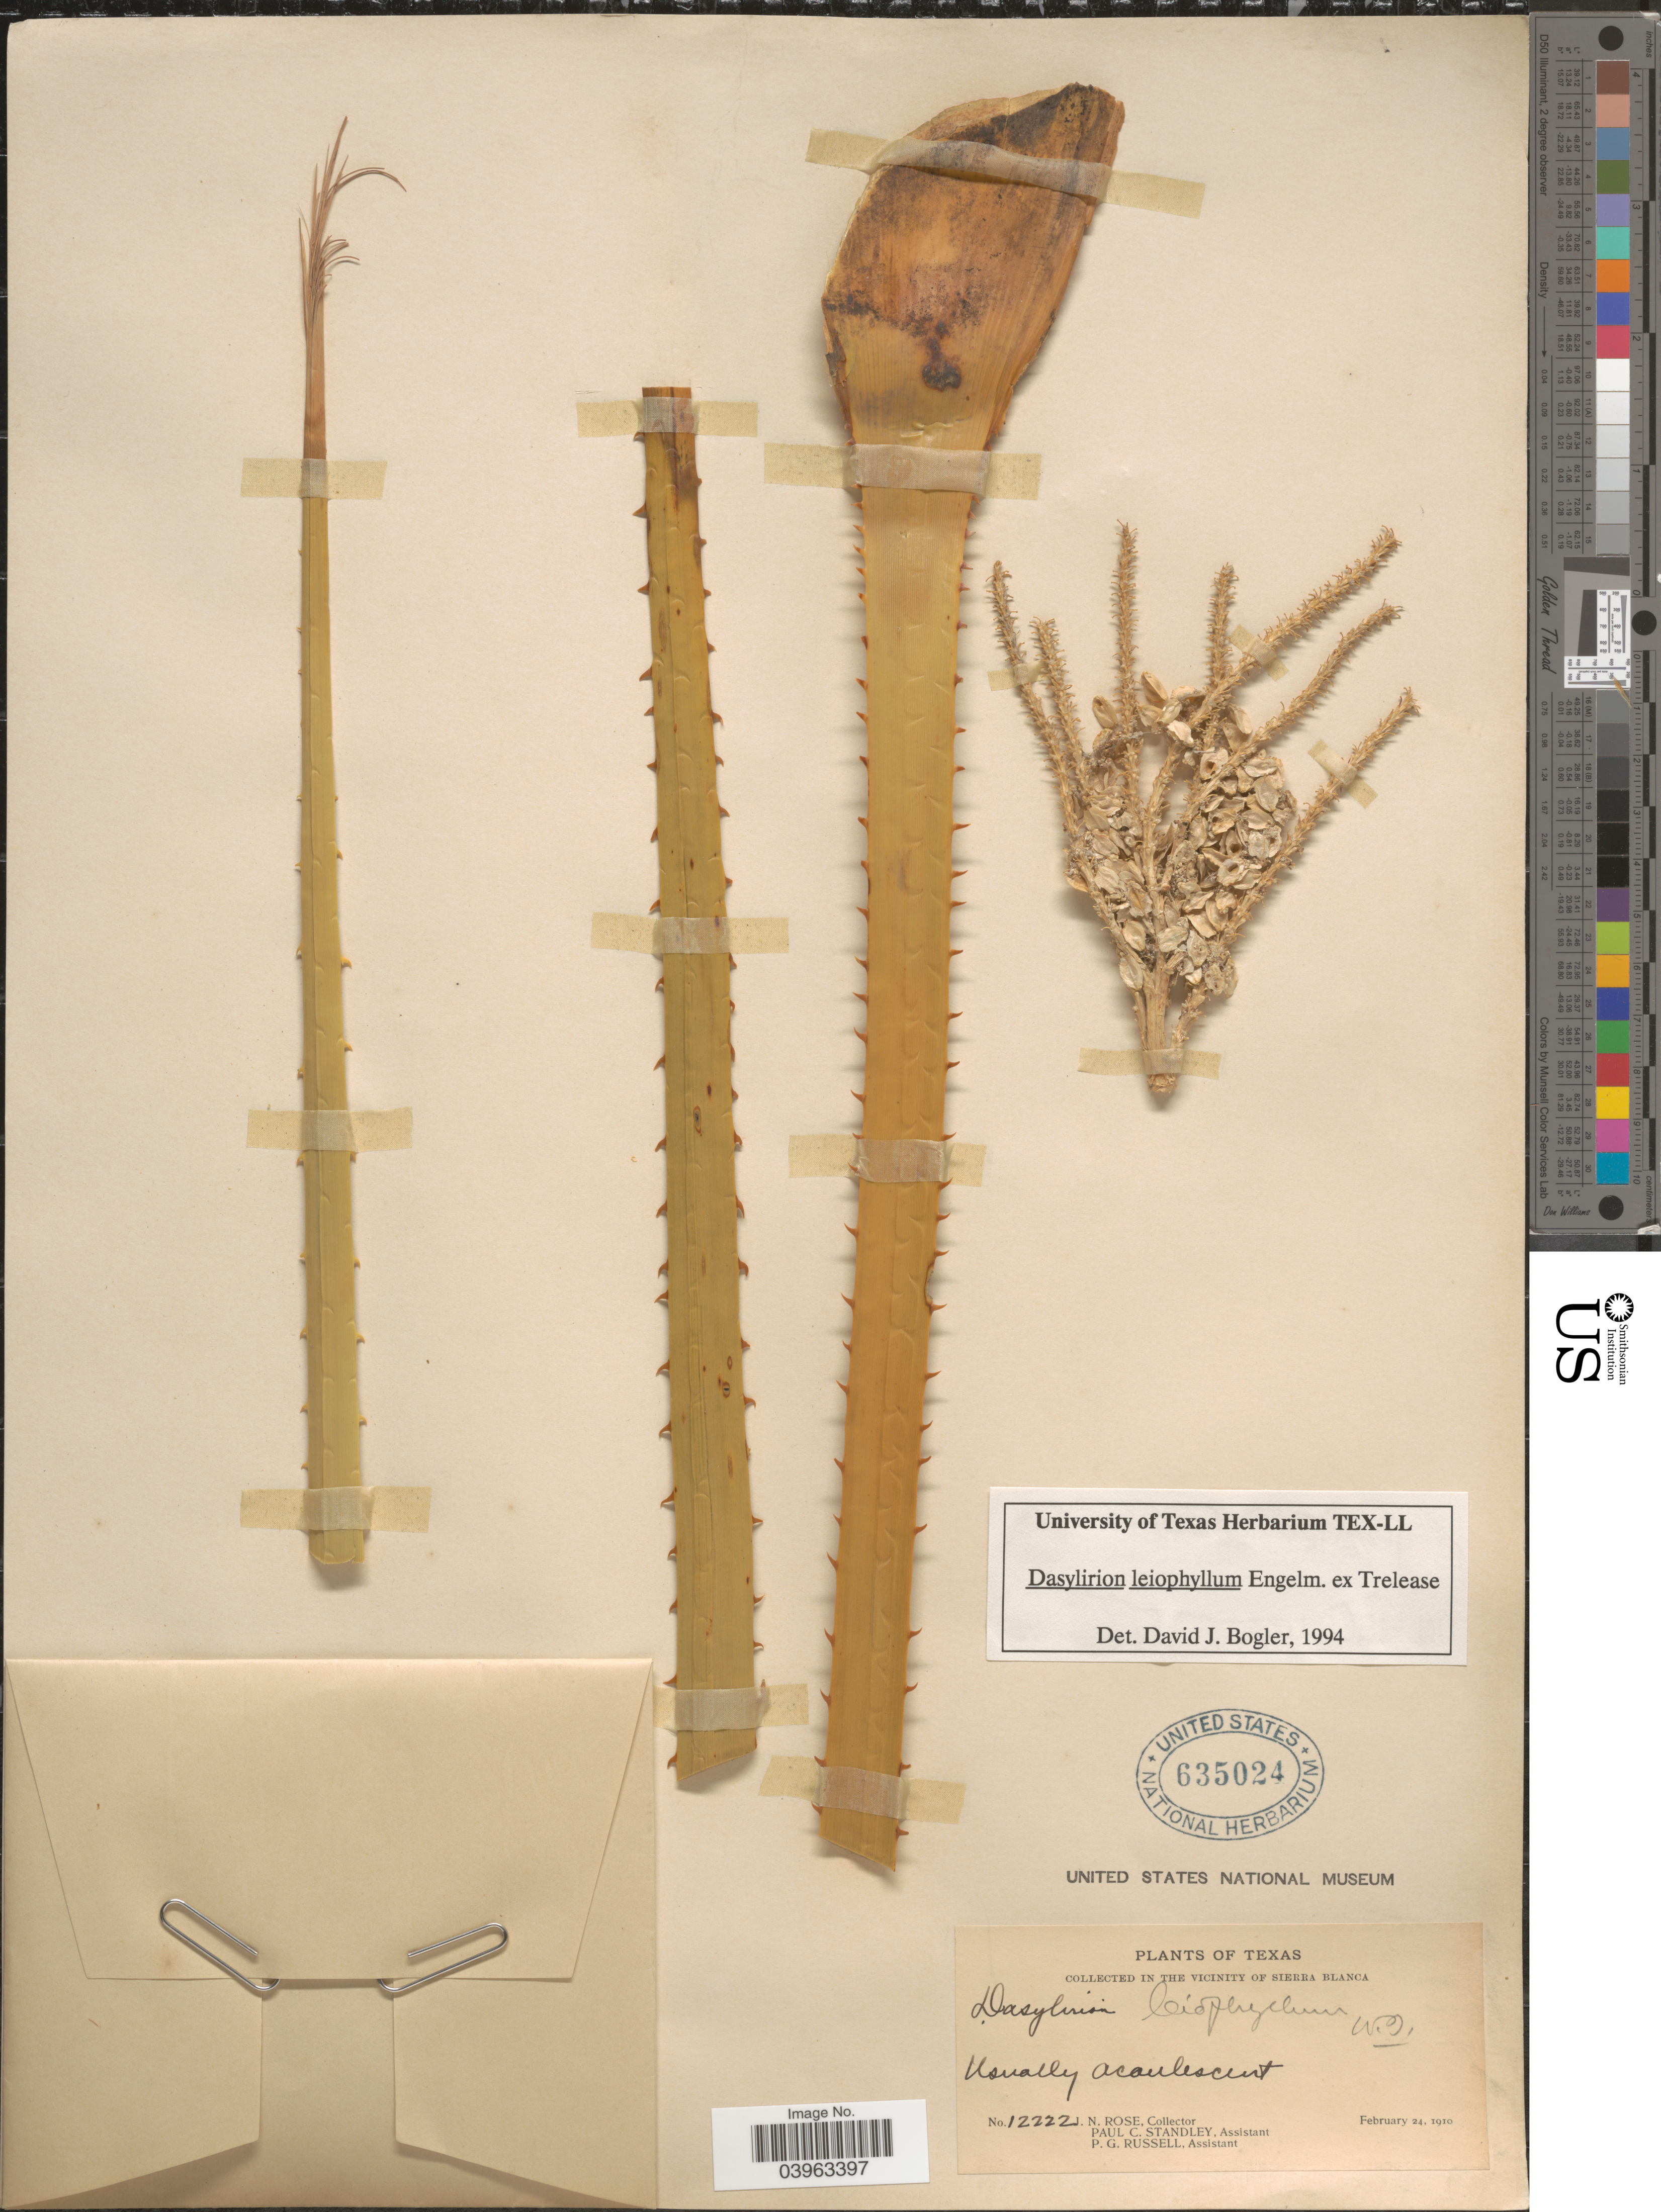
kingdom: Plantae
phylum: Tracheophyta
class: Liliopsida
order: Asparagales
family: Asparagaceae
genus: Dasylirion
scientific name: Dasylirion leiophyllum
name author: Engelm. ex Trel.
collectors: J. N. Rose, P. C. Standley & P. G. Russell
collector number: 12222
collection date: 1910-02-24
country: United States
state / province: Texas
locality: In the vicinity of Sierra Blanca.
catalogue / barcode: US 635024